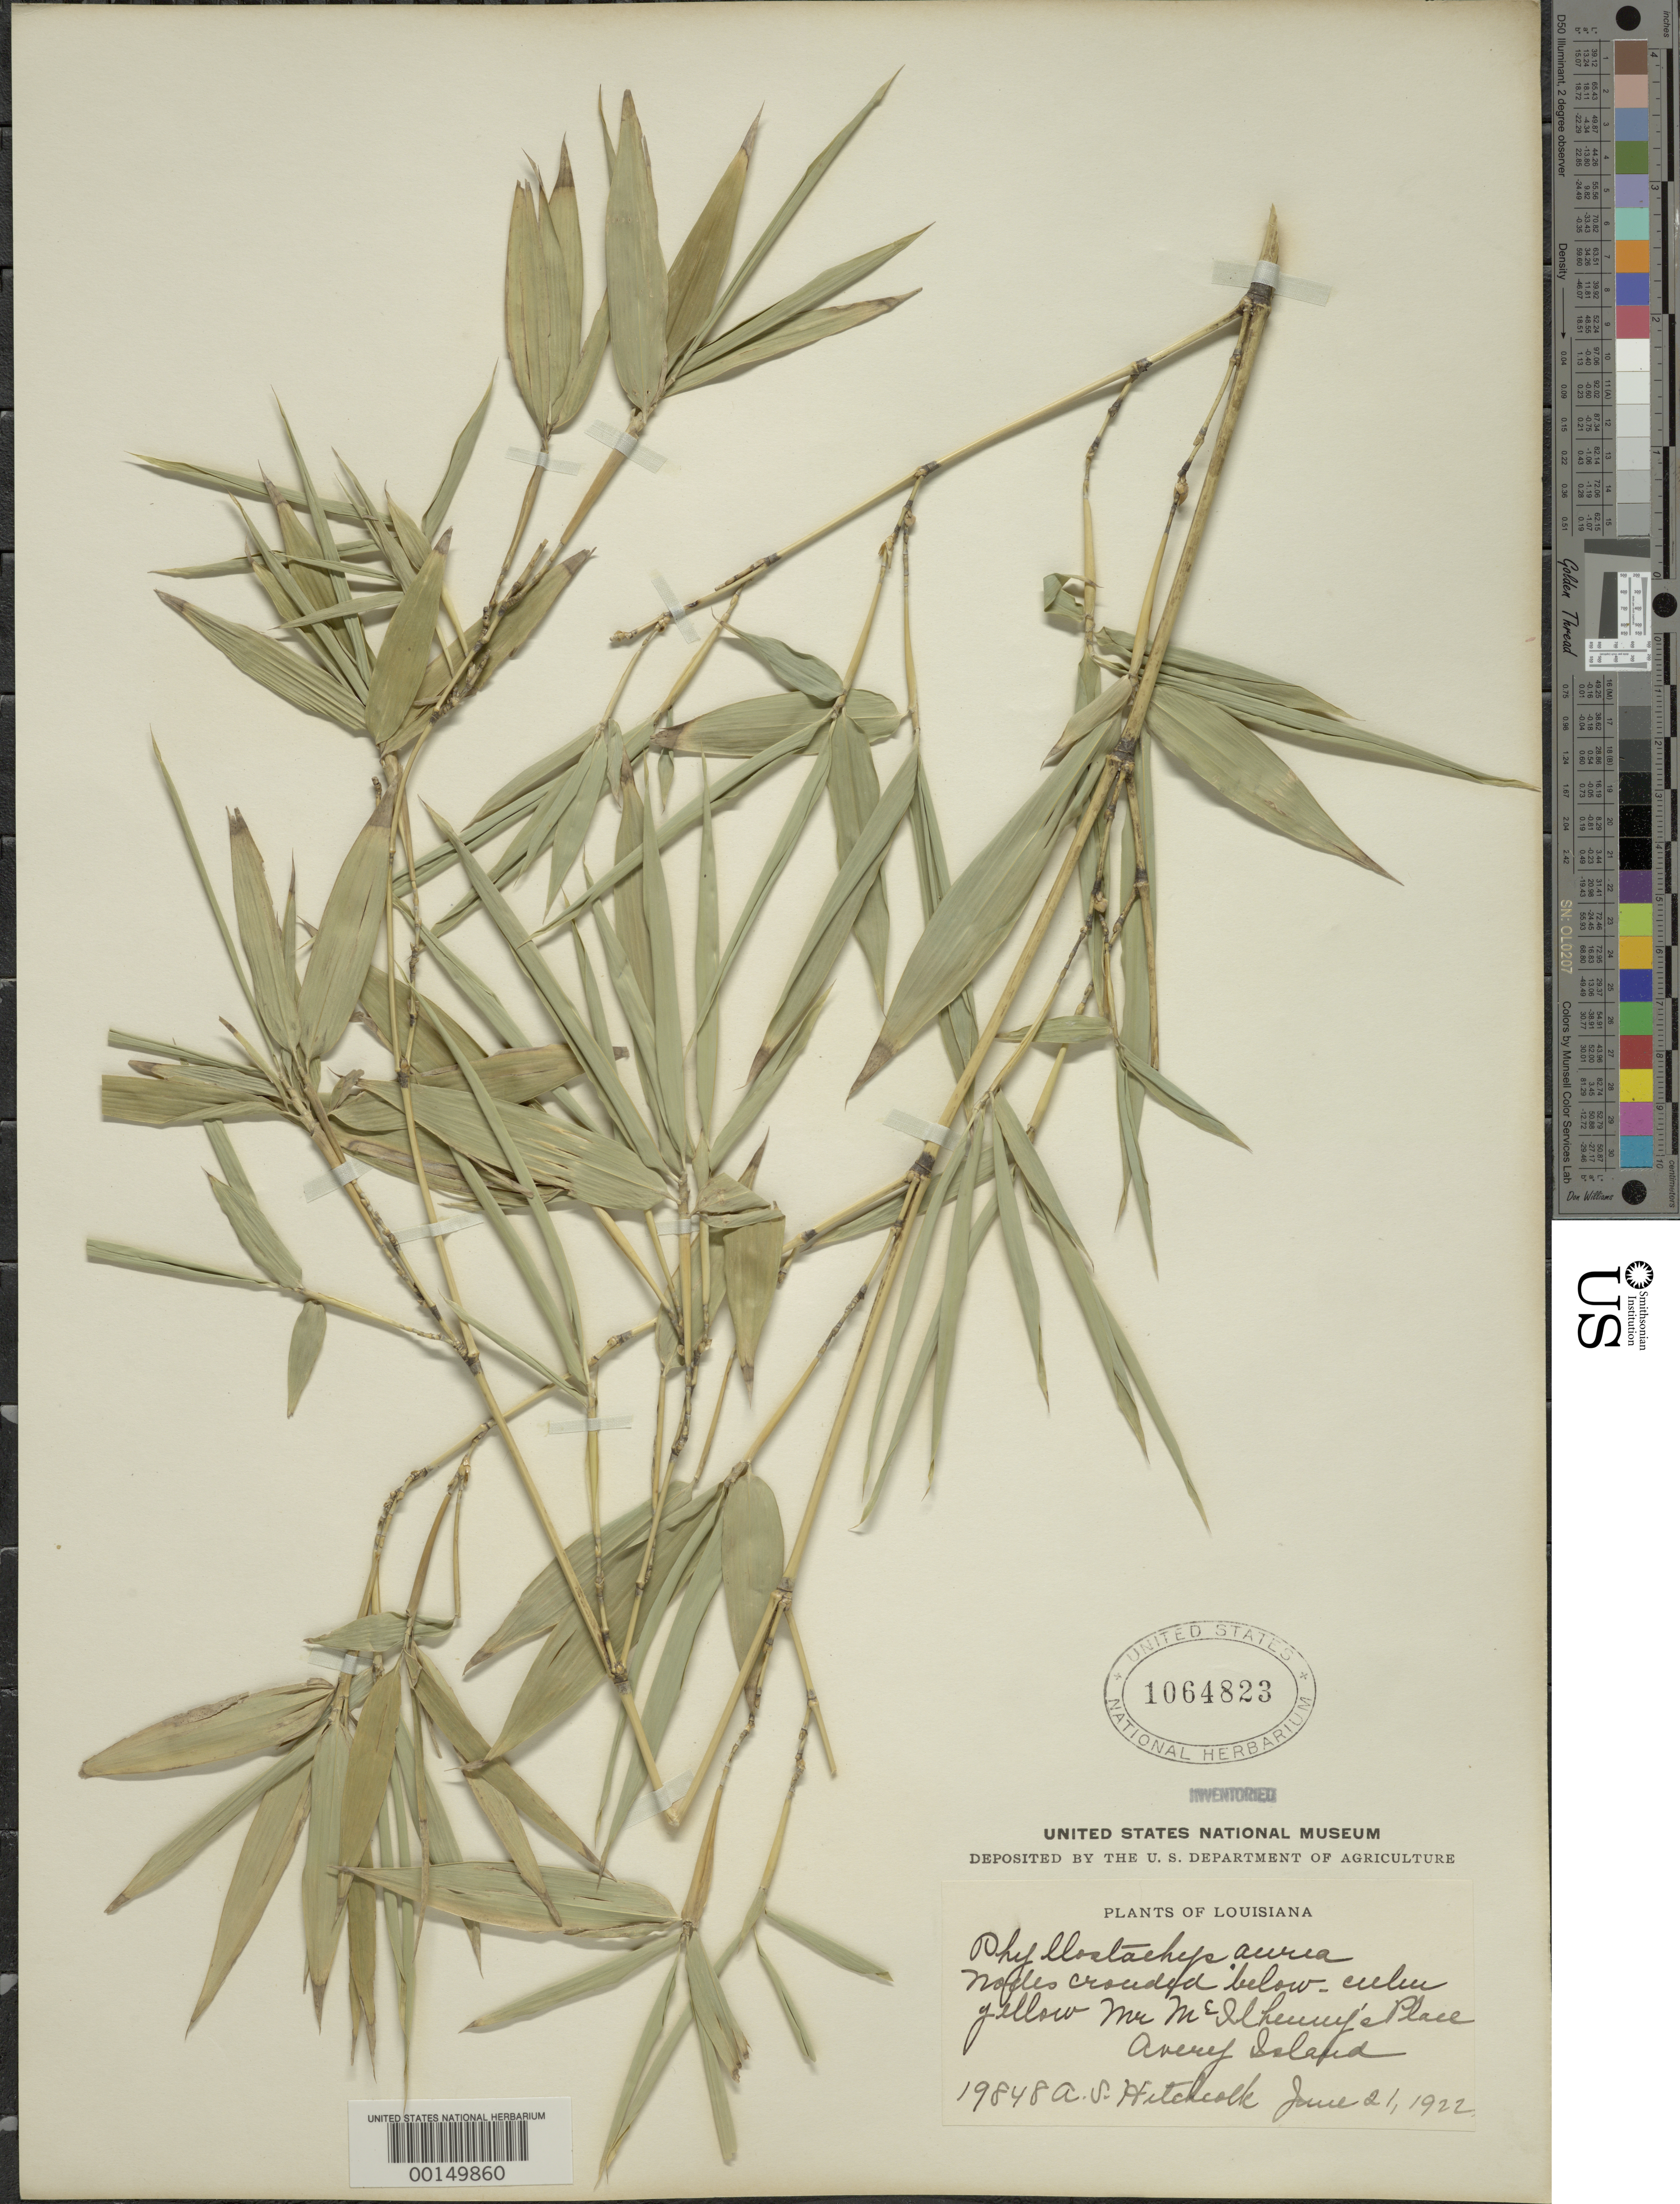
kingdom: Plantae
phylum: Tracheophyta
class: Liliopsida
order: Poales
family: Poaceae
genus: Phyllostachys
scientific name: Phyllostachys aurea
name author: Rivière & C. Rivière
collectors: A. S. Hitchcock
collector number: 19848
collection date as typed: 21 Jun 1922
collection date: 1922-06-21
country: United States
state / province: Louisiana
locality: Avery island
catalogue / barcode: US 1064823